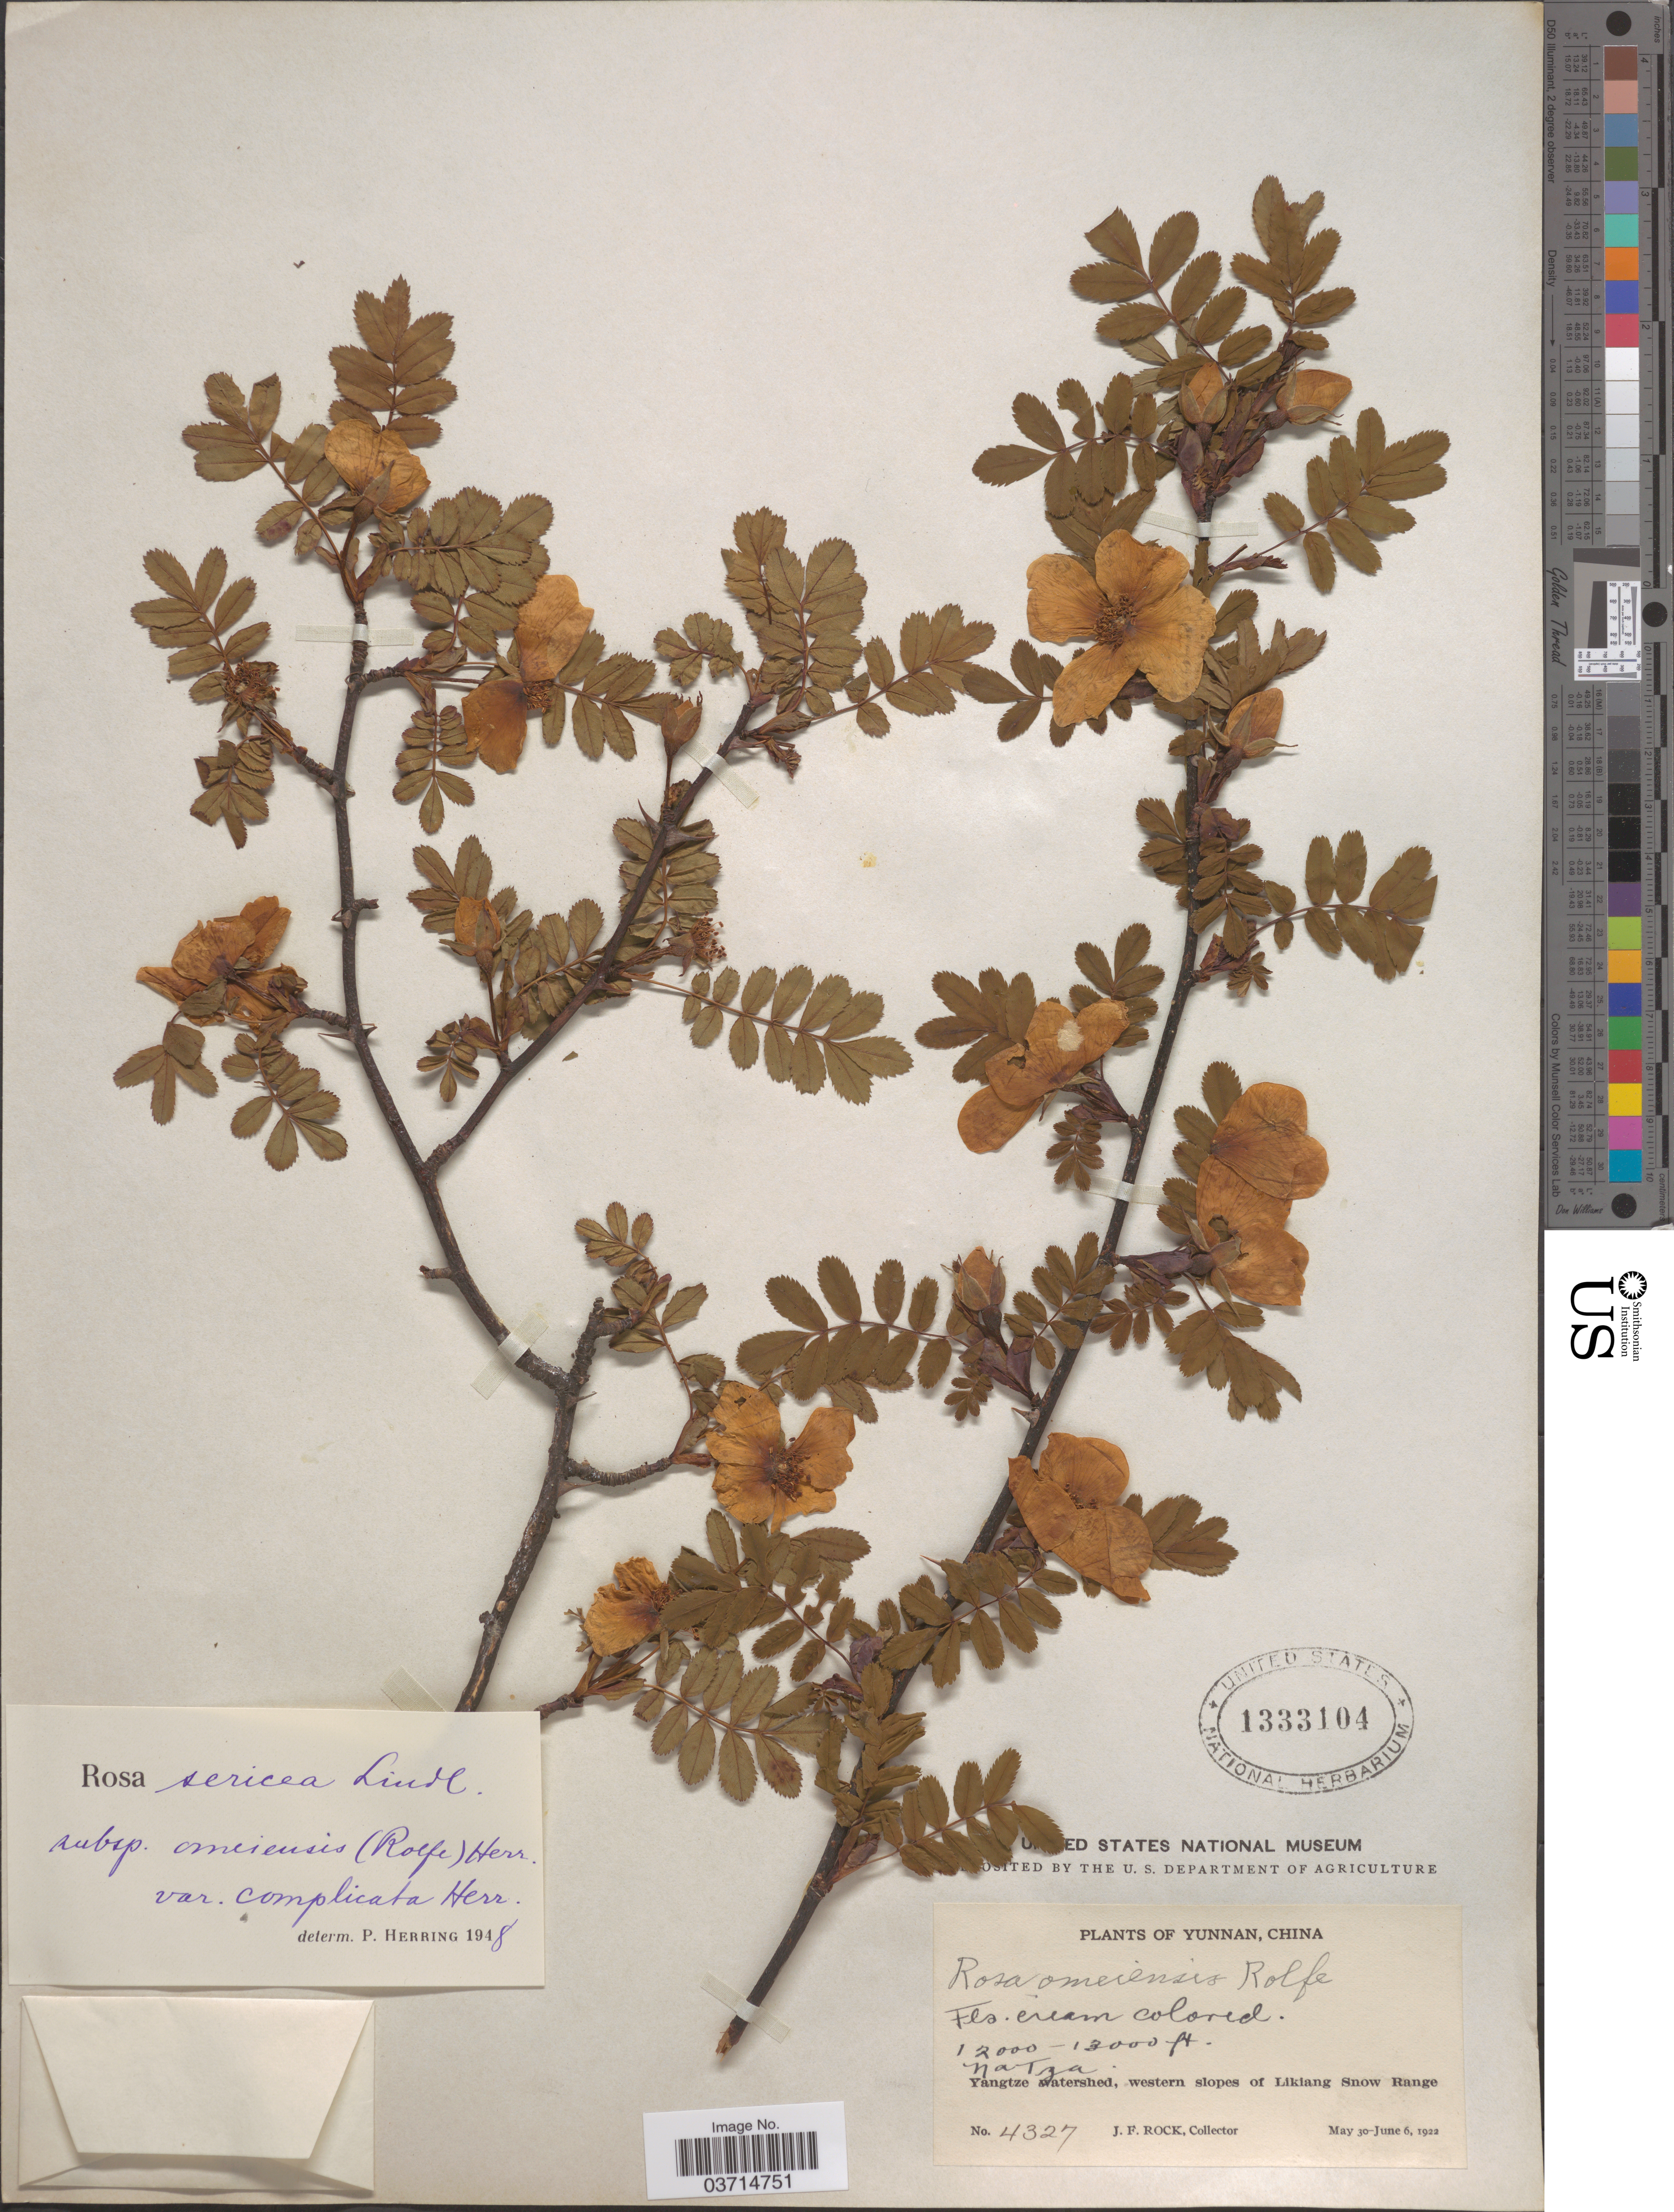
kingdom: Plantae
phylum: Tracheophyta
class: Magnoliopsida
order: Rosales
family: Rosaceae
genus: Rosa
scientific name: Rosa omeiensis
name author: Rolfe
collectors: J. Rock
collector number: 4327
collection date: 1922-05-30/1922-06-06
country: China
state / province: Yunnan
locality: Natza. Yangtze watershed, western slopes of Likiang Snow Range.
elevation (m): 3658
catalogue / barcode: US 1333104